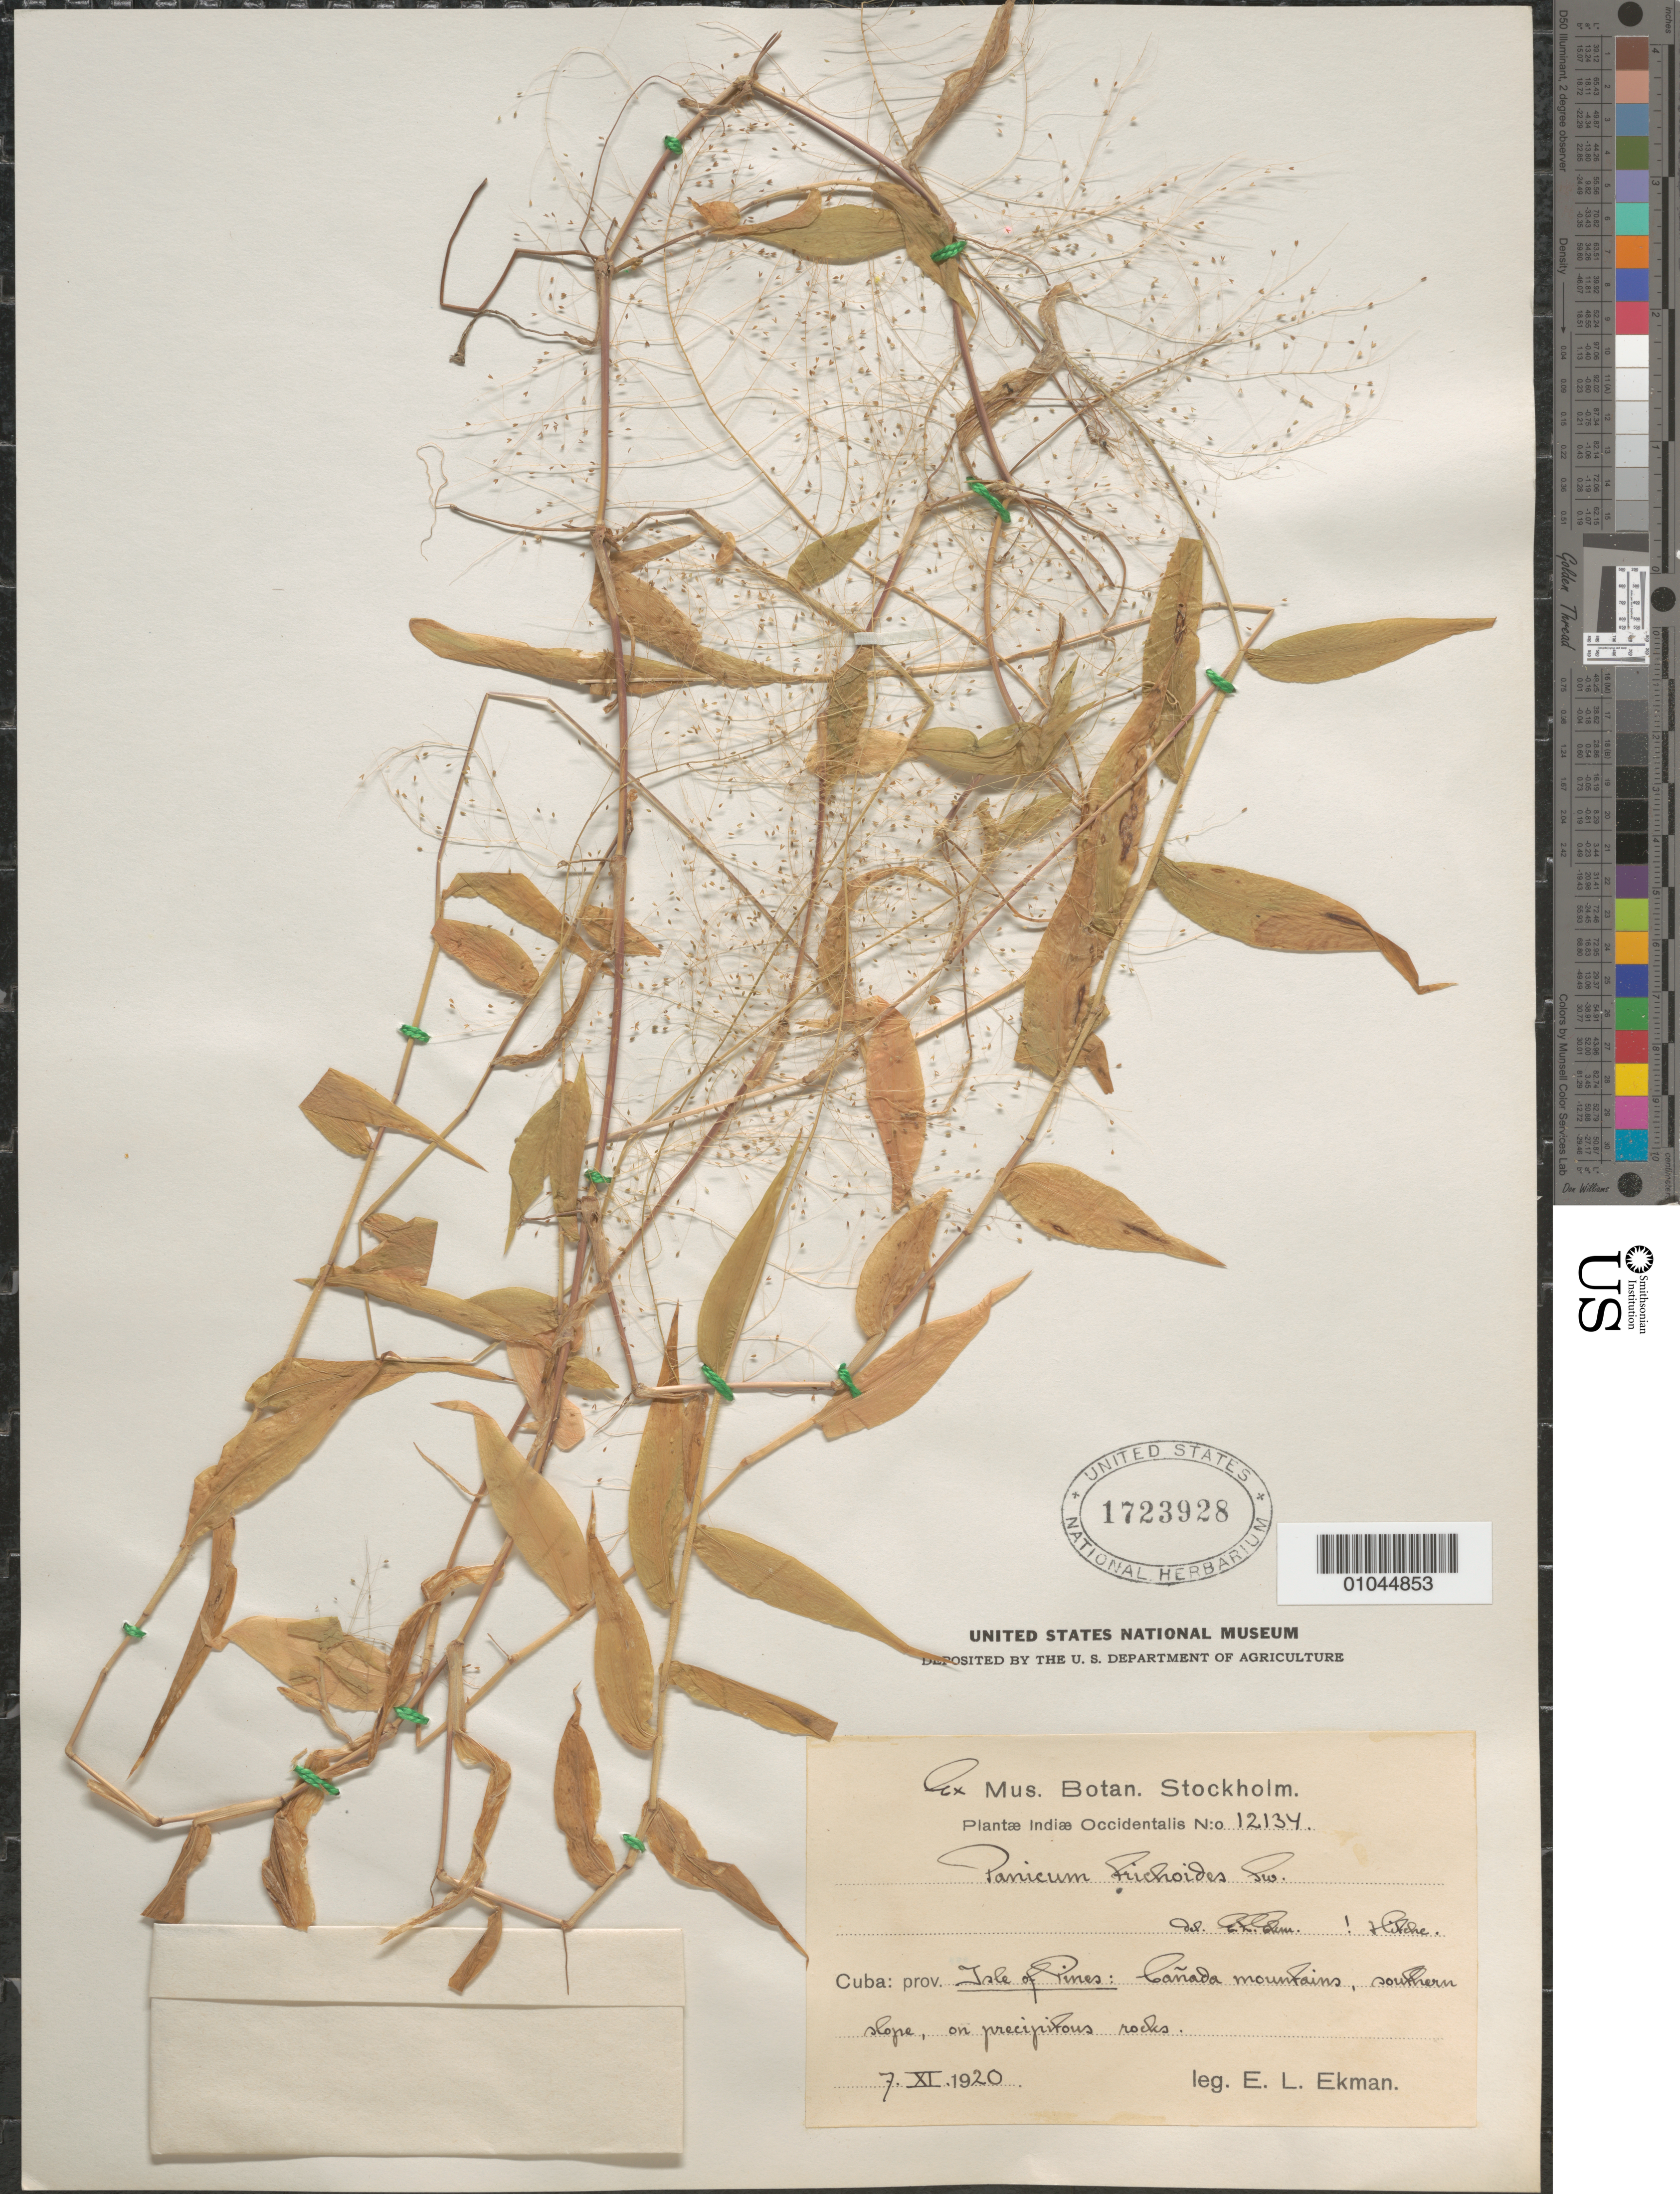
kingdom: Plantae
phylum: Tracheophyta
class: Liliopsida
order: Poales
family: Poaceae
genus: Panicum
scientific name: Panicum trichoides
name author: Sw.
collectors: E. L. Ekman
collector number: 12134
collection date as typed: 07 Nov 1920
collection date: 1920-11-07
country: Cuba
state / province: Isla de la Juventud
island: Isla de la Juventud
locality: Canada mountains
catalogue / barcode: US 1723928